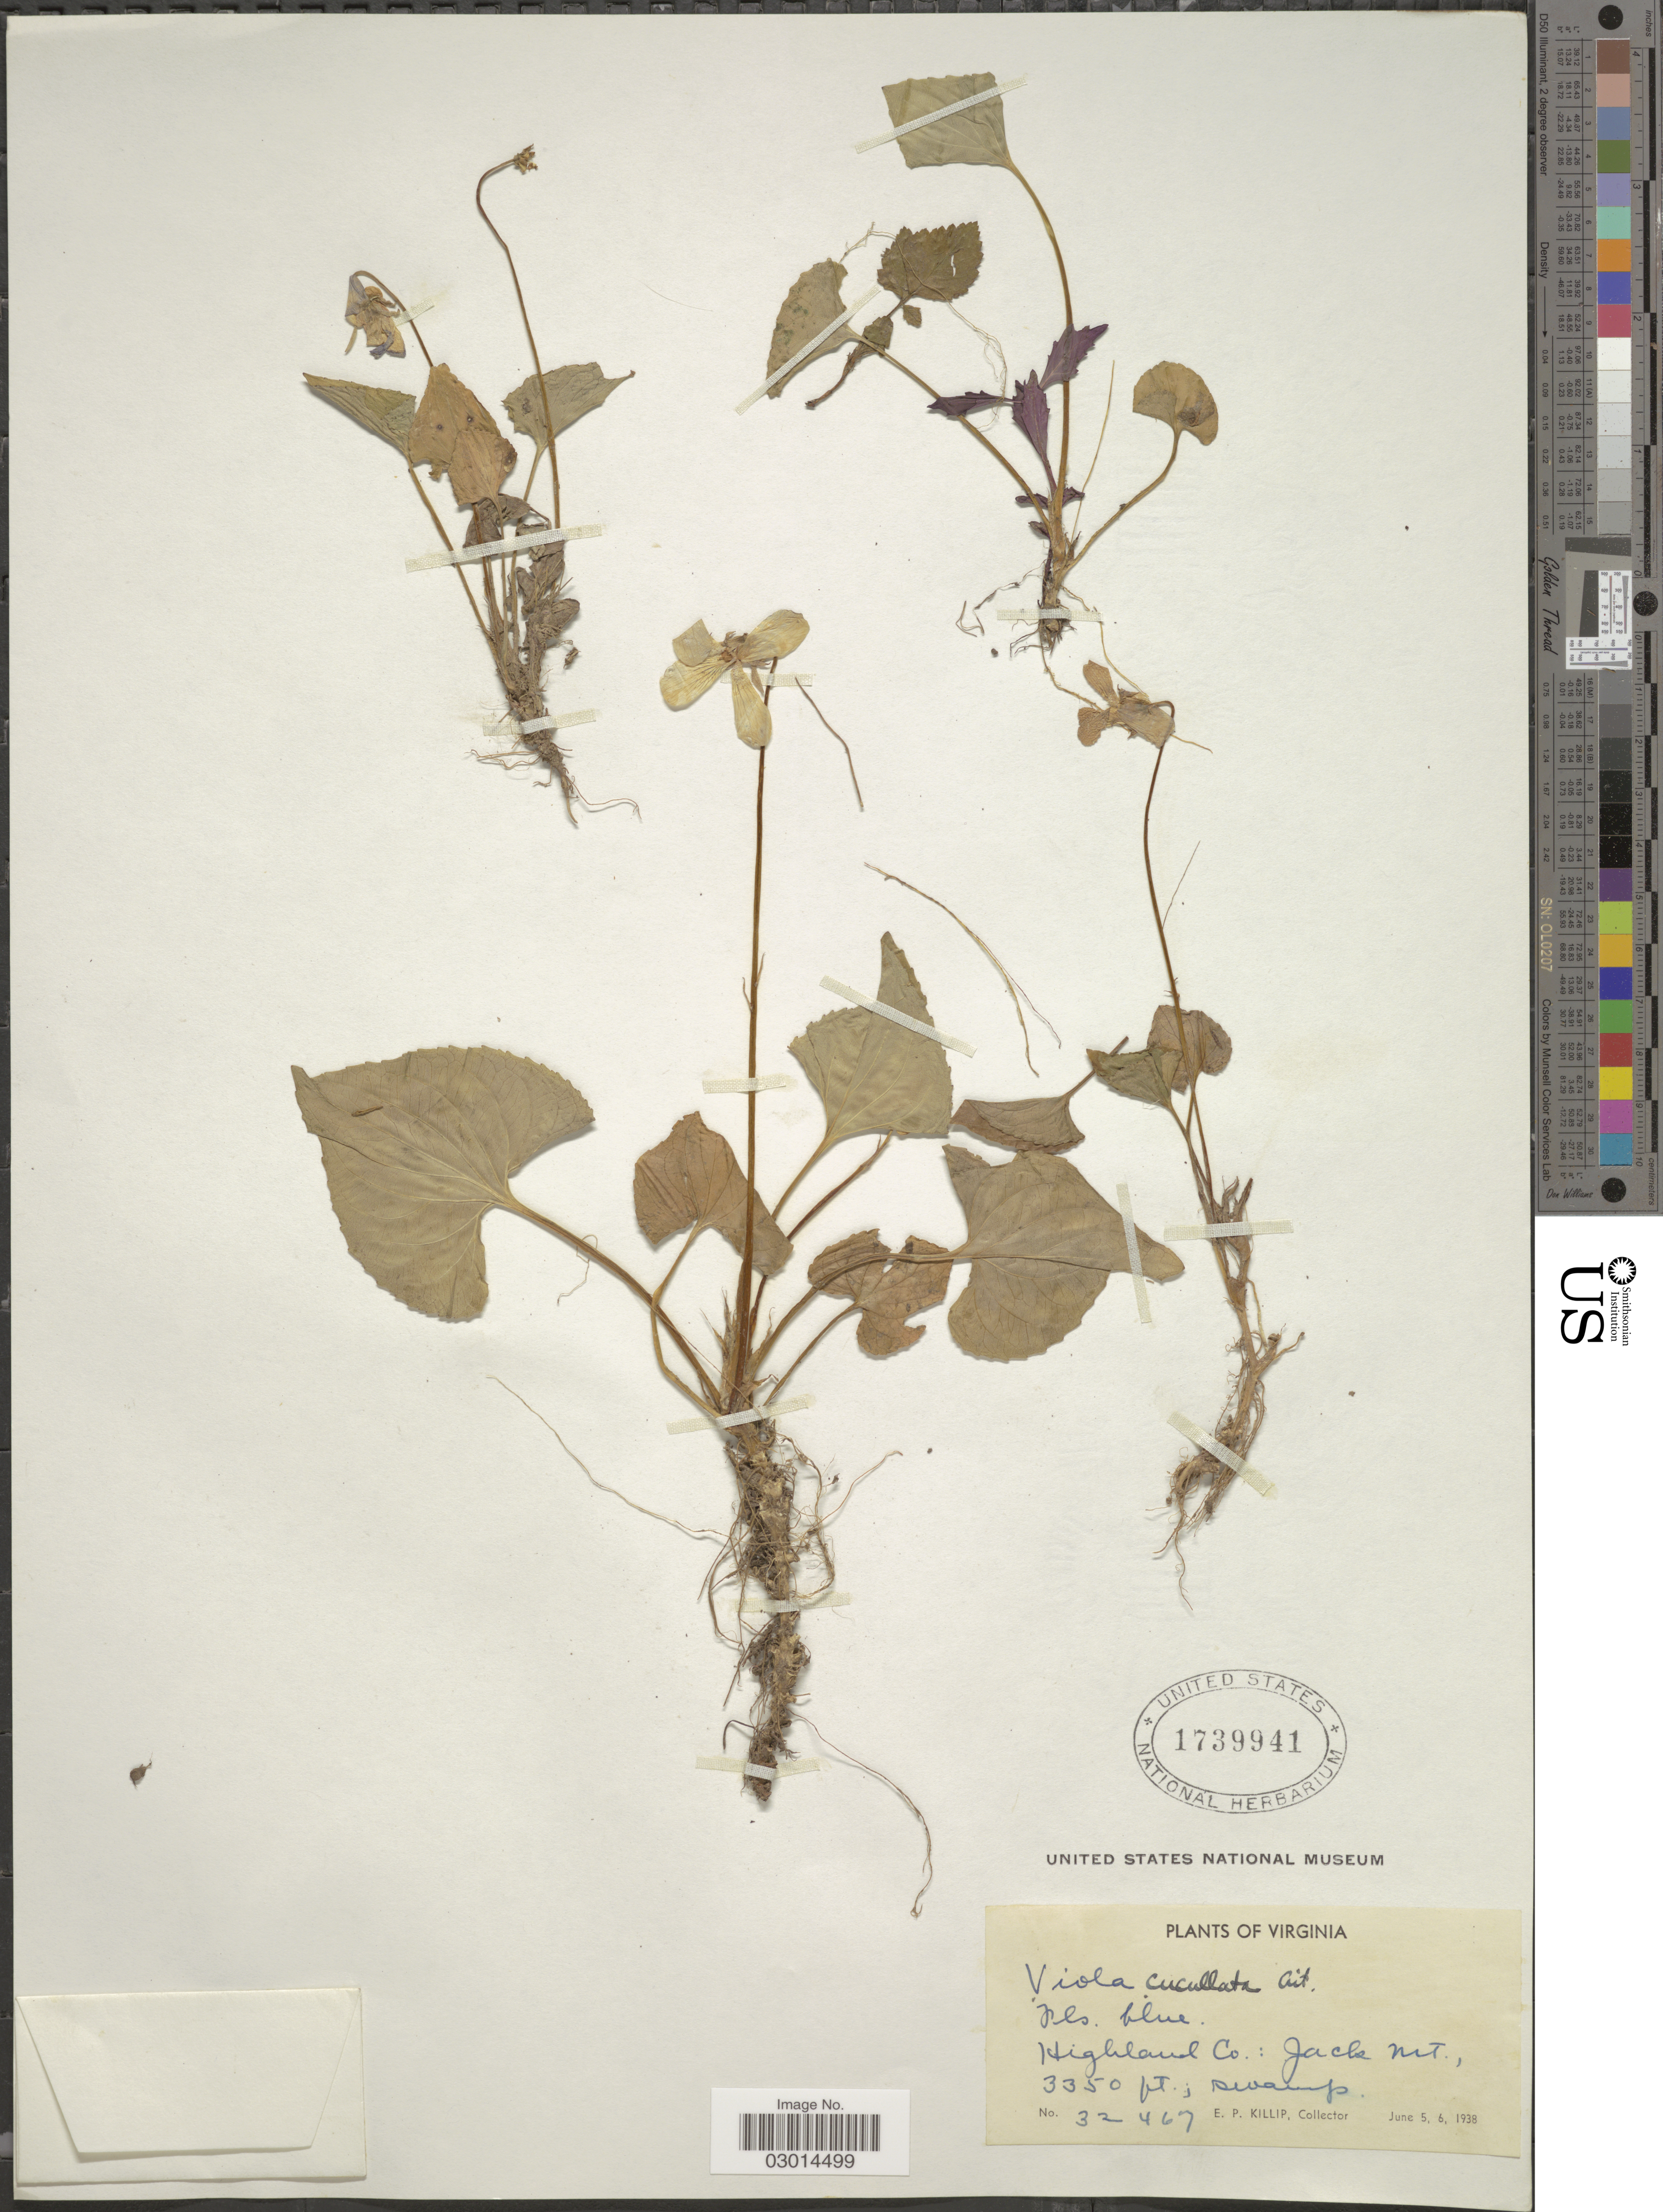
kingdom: Plantae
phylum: Tracheophyta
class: Magnoliopsida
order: Malpighiales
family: Violaceae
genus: Viola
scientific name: Viola cucullata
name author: Aiton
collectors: E. P. Killip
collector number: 32467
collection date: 1938-06-05/1938-06-06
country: United States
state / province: Virginia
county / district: Highland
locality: Jack mt.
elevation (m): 1021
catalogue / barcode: US 1739941